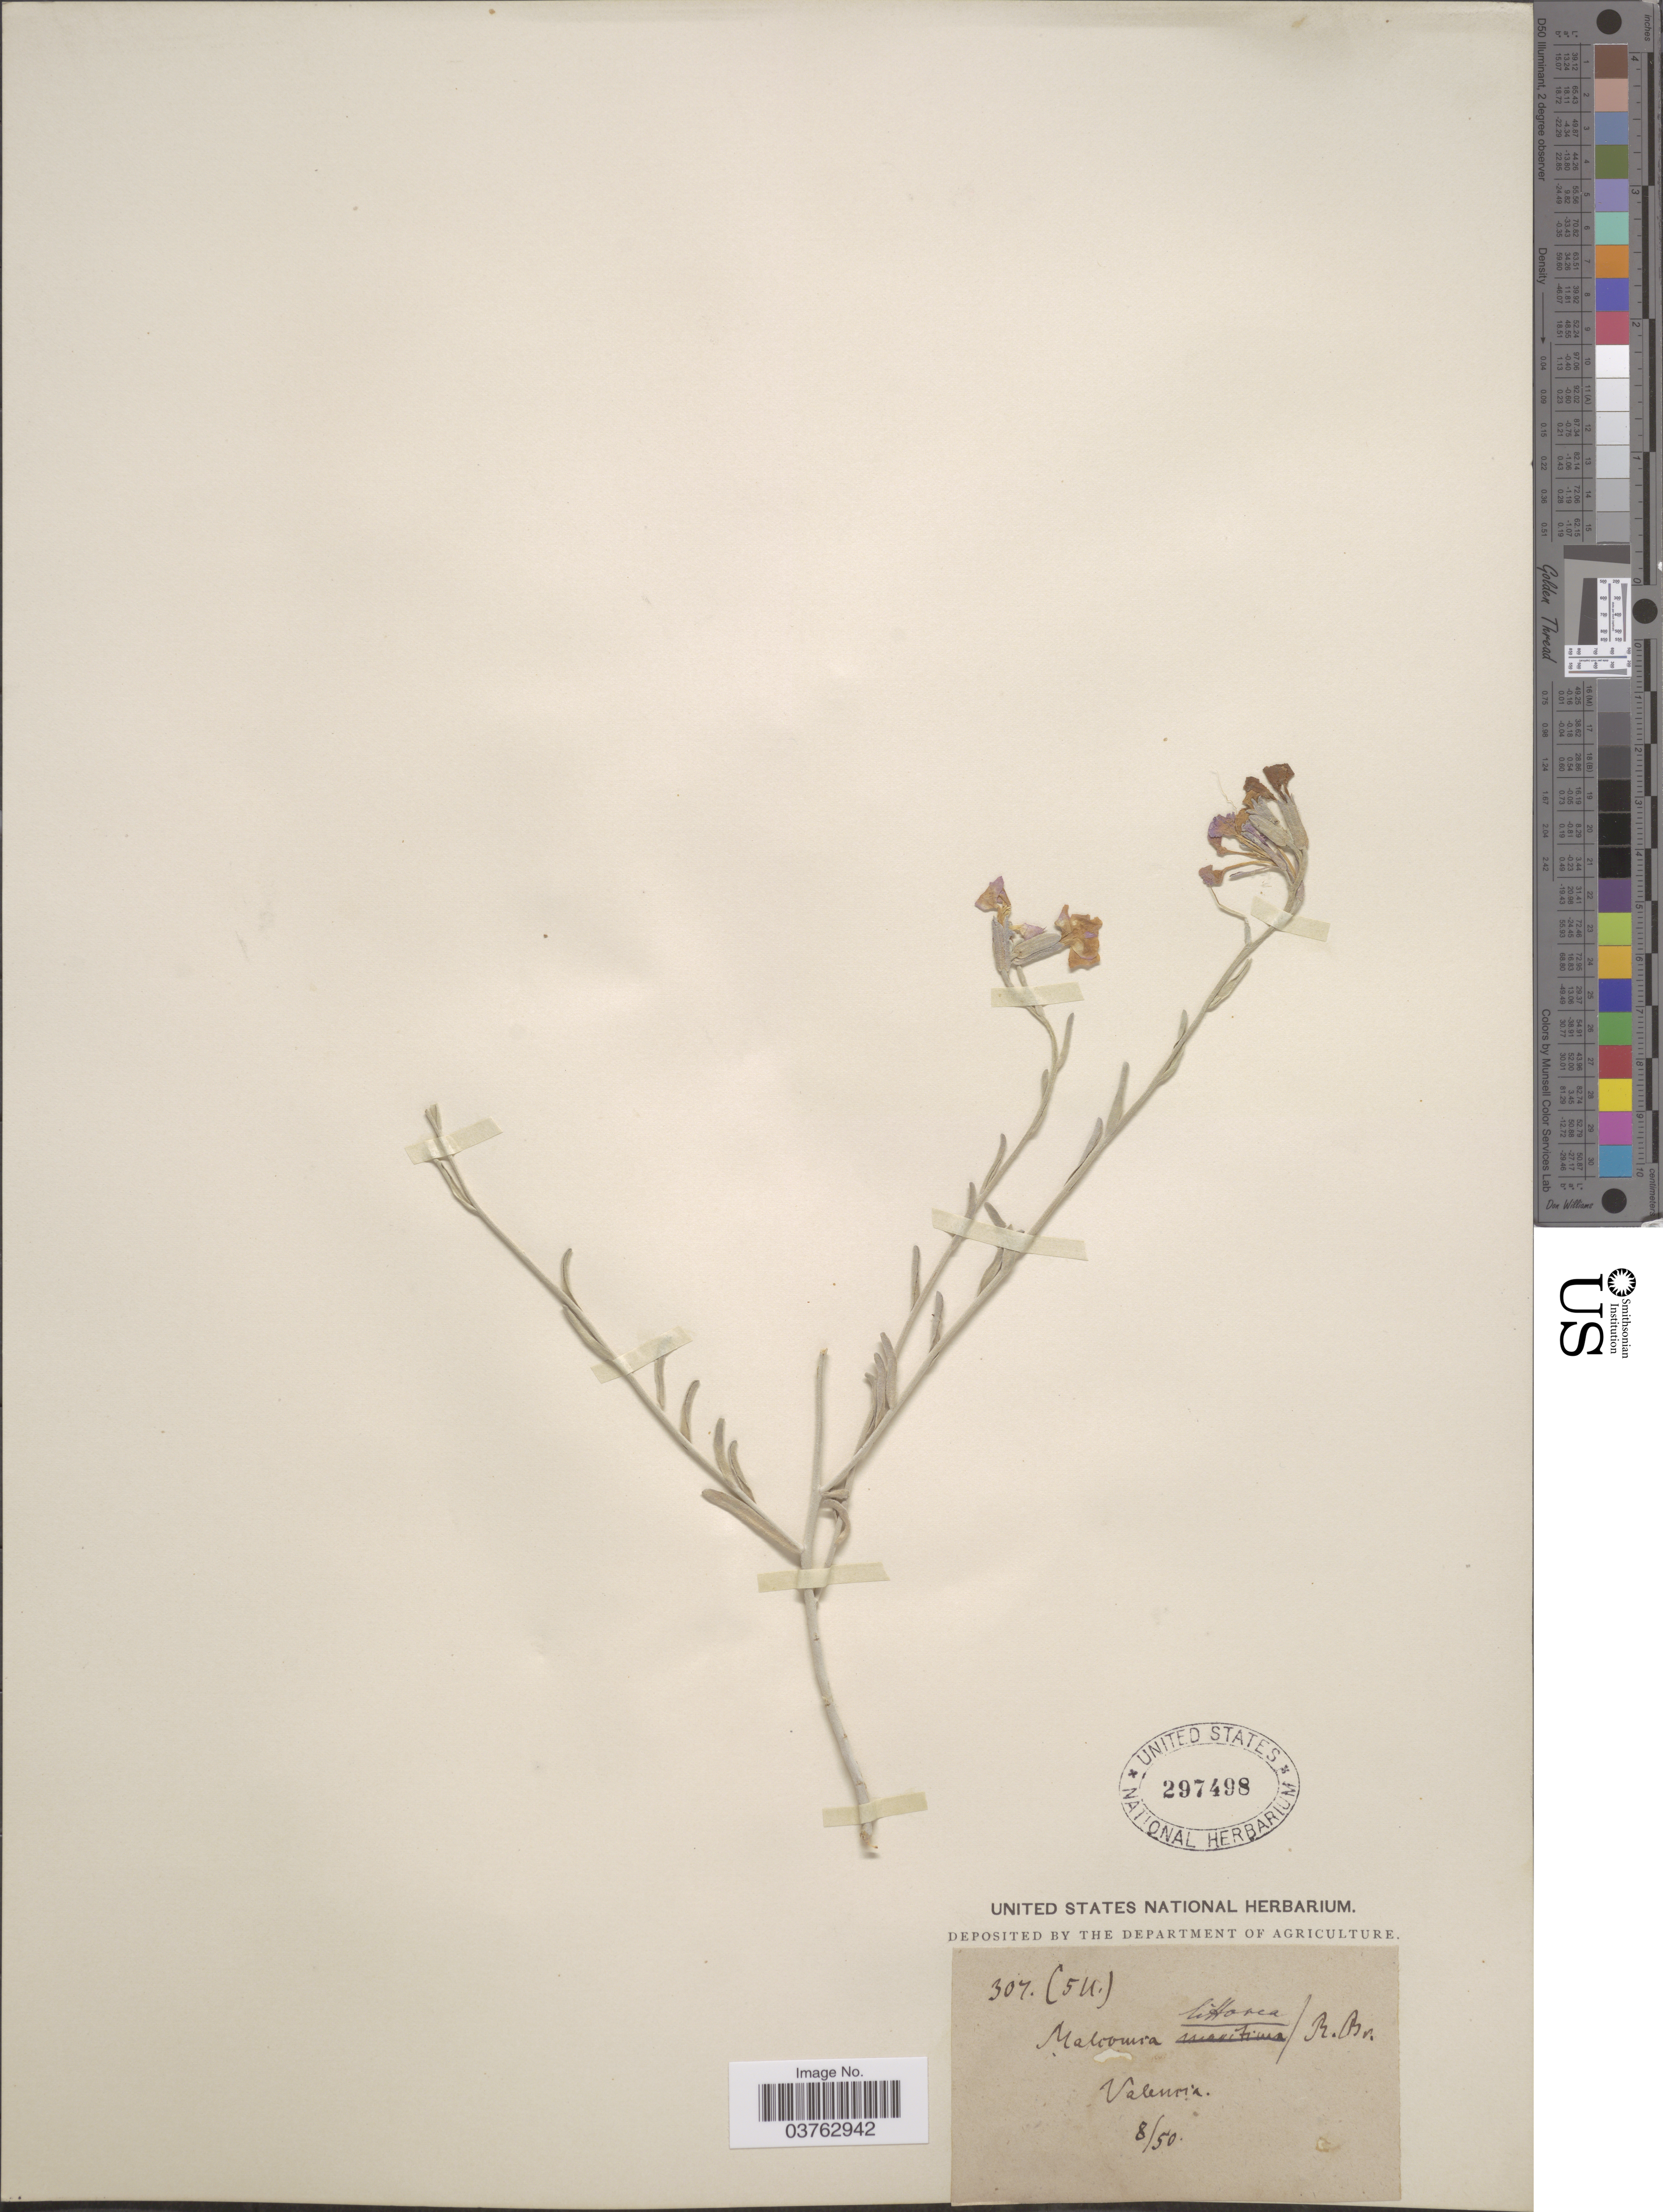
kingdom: Plantae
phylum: Tracheophyta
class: Magnoliopsida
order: Brassicales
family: Brassicaceae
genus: Malcolmia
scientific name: Malcolmia littorea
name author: (L.) W.T. Aiton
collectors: ex herb. United States National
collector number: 307(511)*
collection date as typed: Transcribed d/m/y: /8/50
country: Spain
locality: Valencia.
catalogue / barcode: US 297498